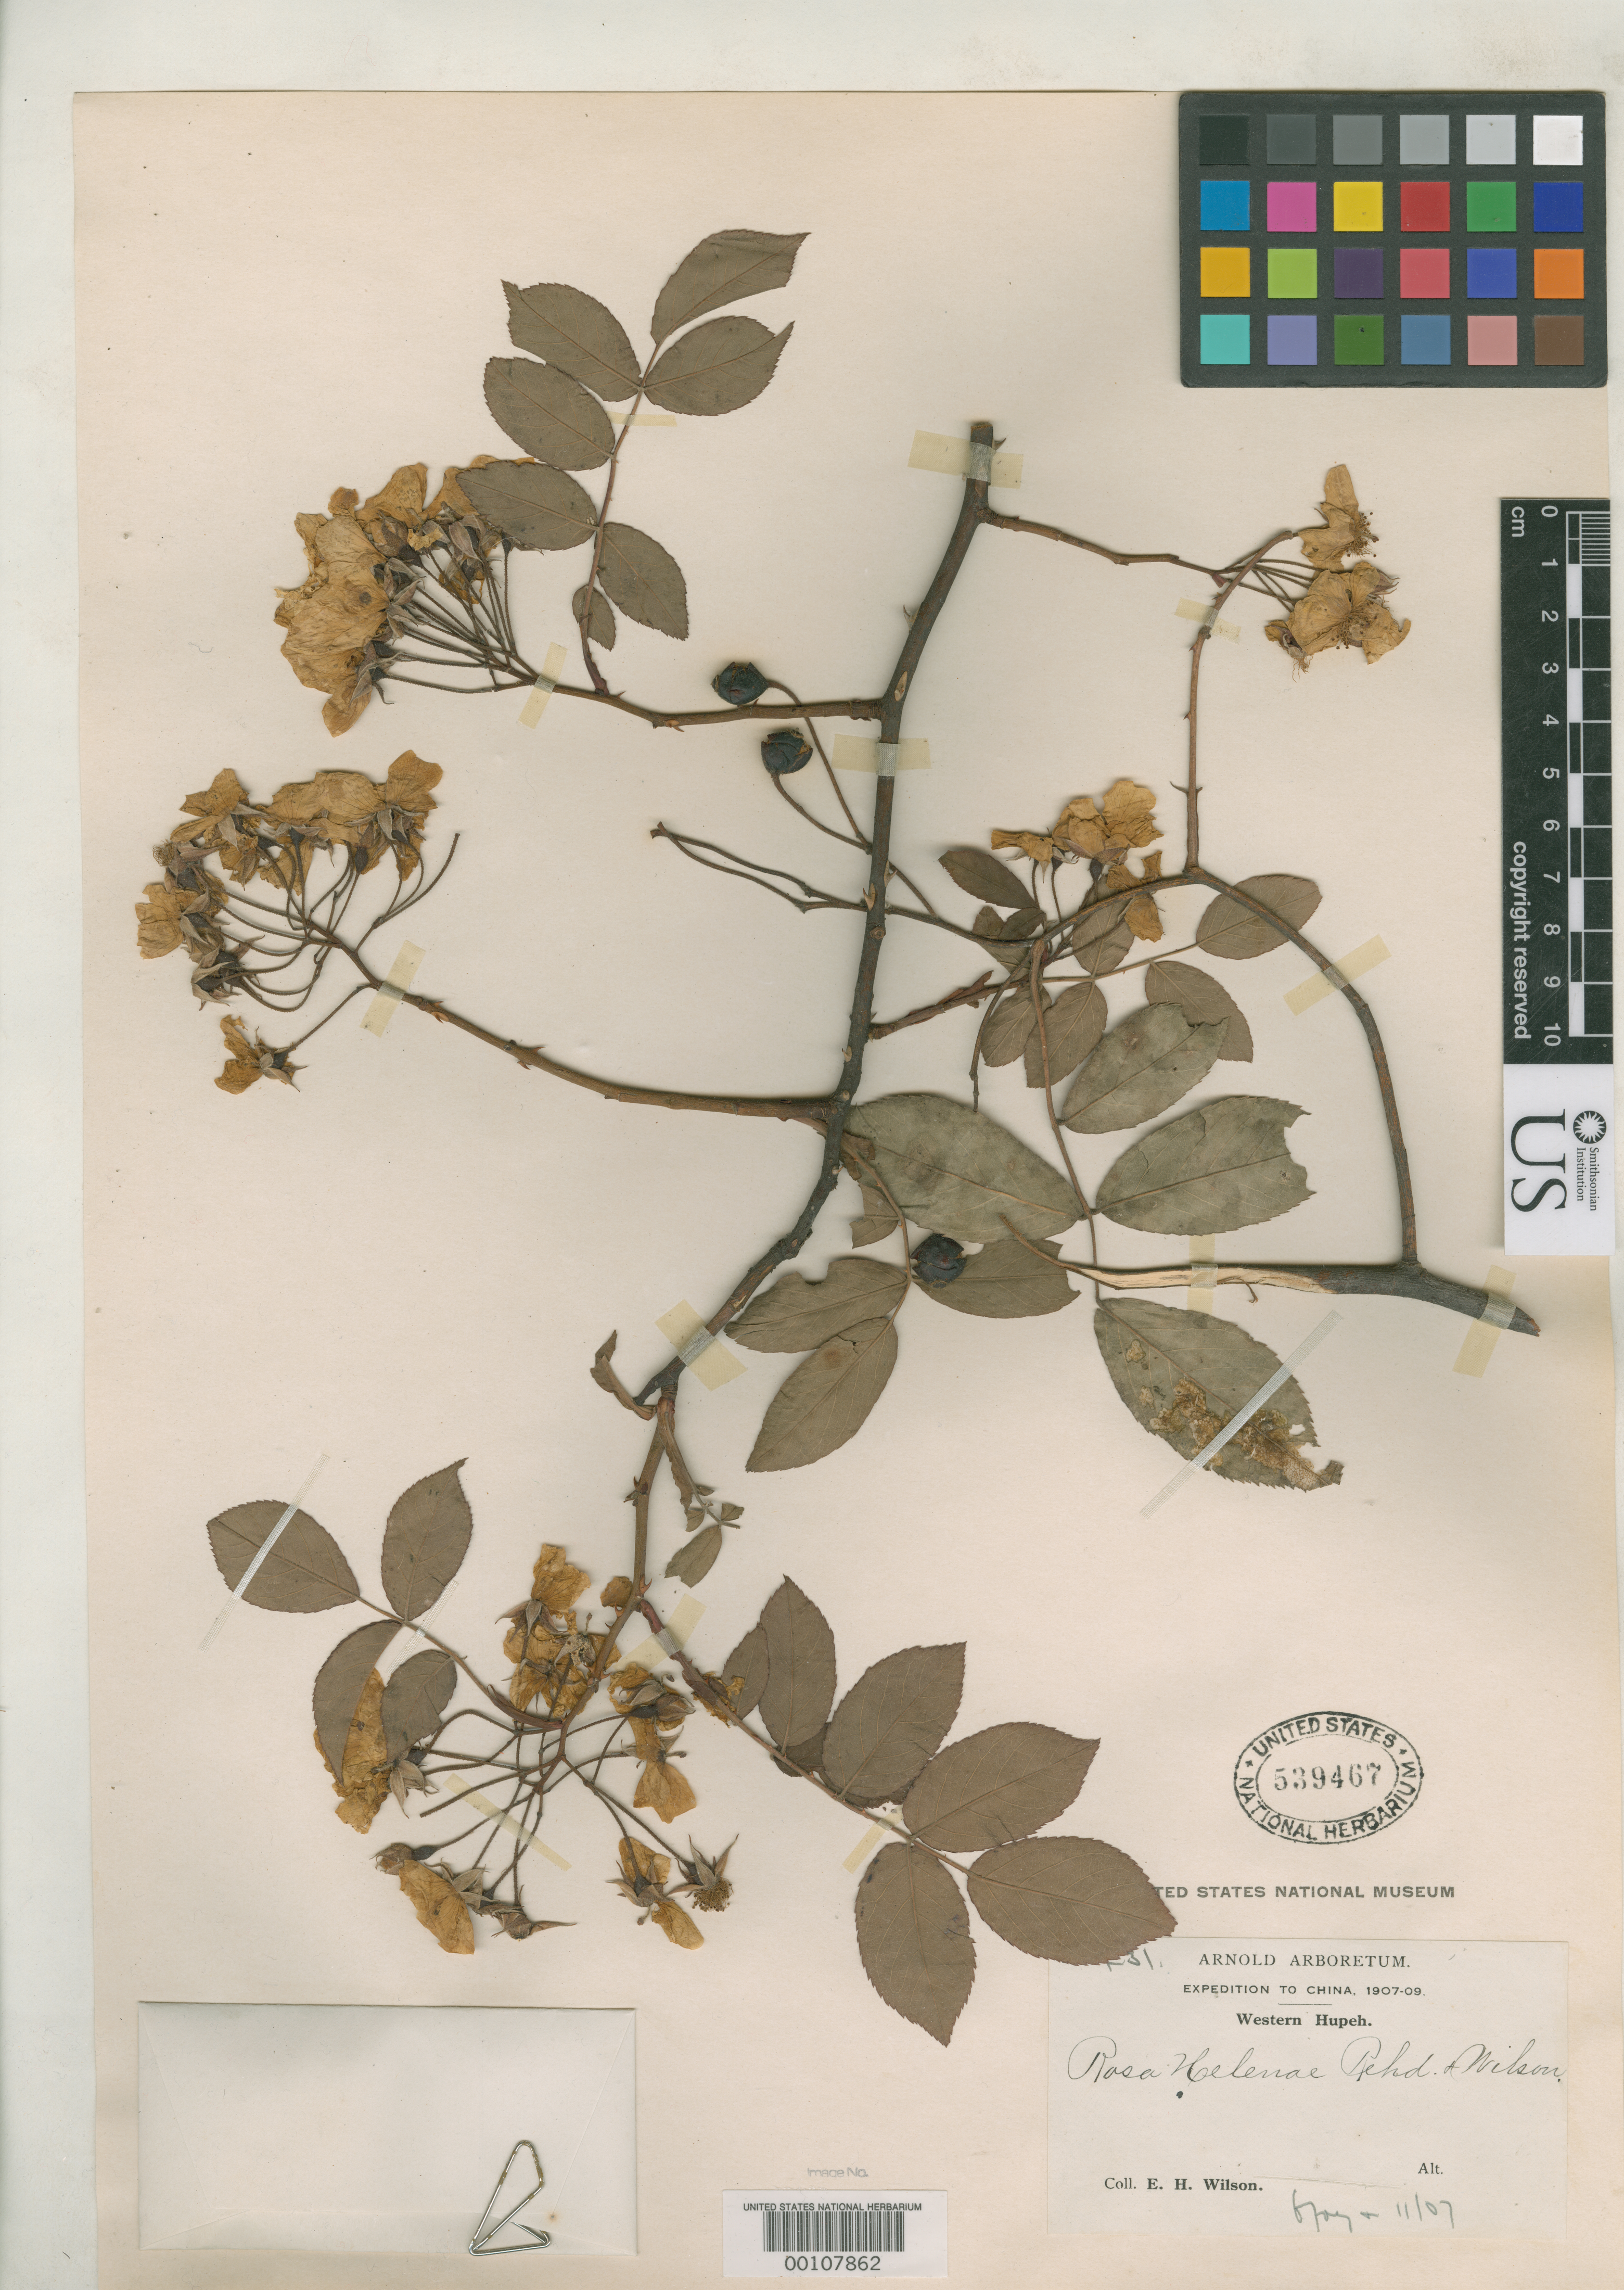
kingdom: Plantae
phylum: Tracheophyta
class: Magnoliopsida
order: Rosales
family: Rosaceae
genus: Rosa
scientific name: Rosa helenae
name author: Rehder & E.H. Wilson in Sarg.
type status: Isotype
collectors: E. H. Wilson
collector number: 431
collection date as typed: Jun 1907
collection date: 1907-06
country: China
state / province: Hubei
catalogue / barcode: US 539467